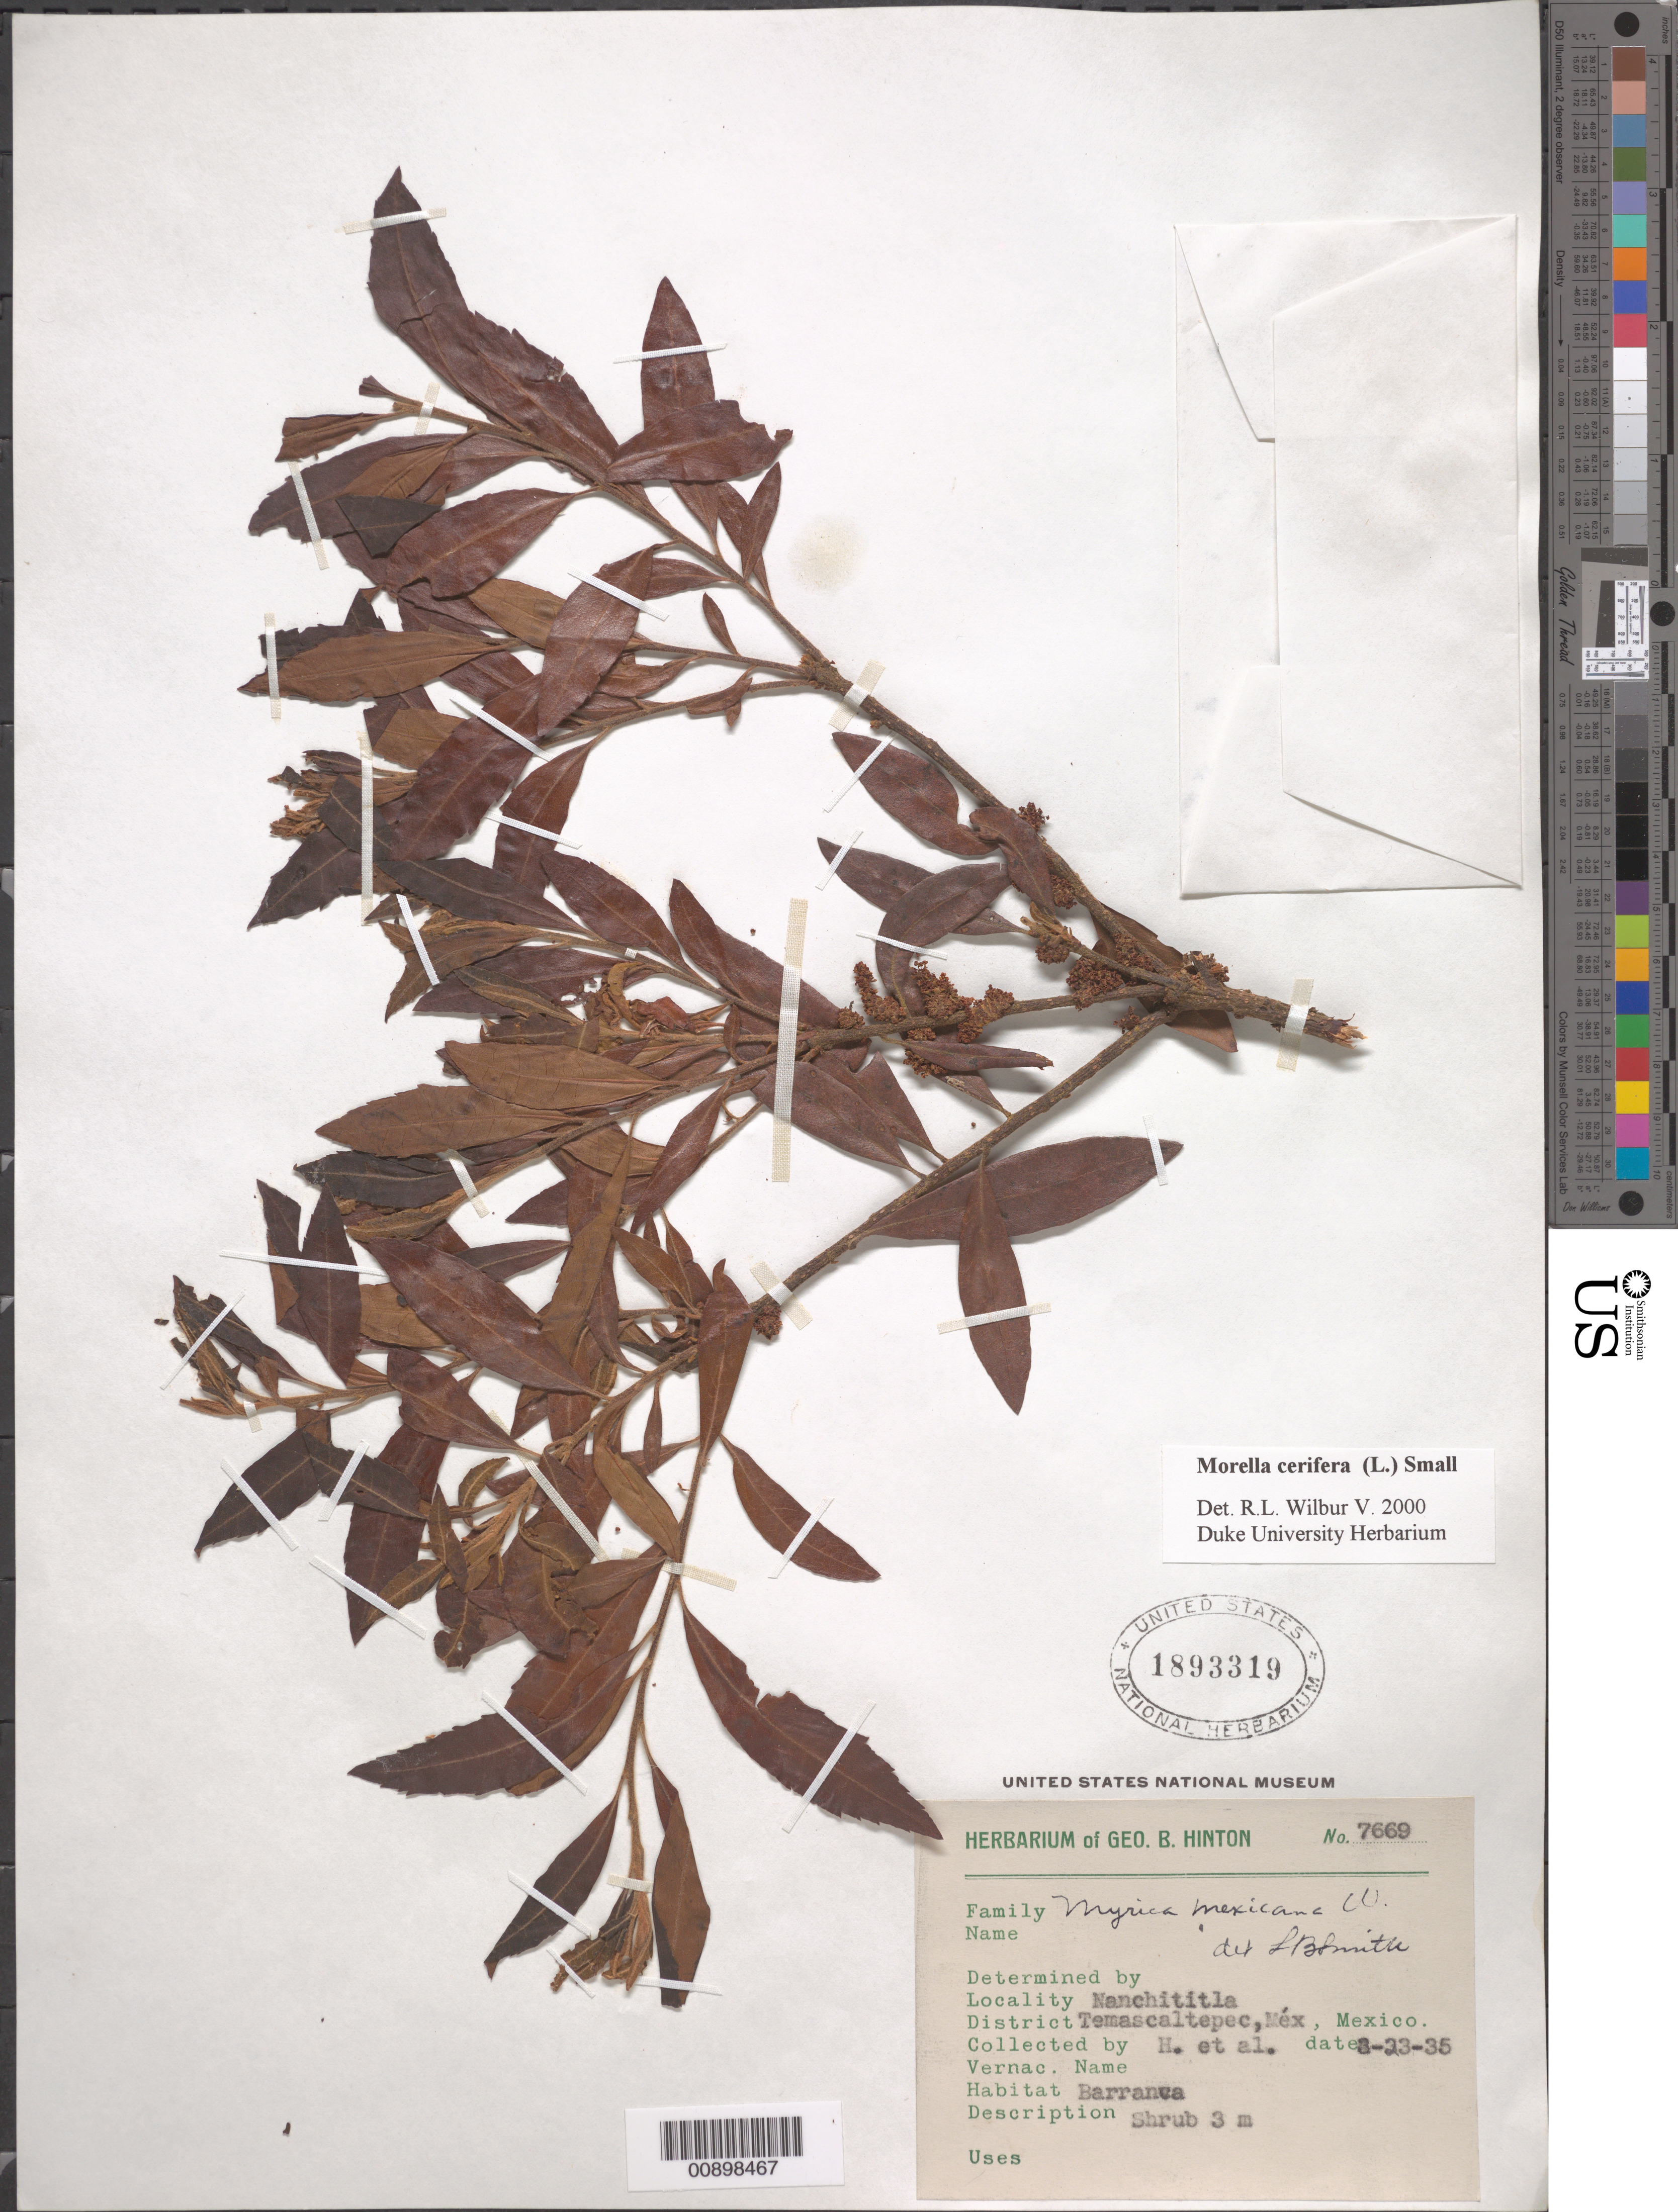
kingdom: Plantae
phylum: Tracheophyta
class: Magnoliopsida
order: Fagales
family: Myricaceae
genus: Morella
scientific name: Morella cerifera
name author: (L.) Small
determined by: Wilbur, R. L.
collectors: G. B. Hinton & et al.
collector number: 7669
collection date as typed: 23 Mar 1935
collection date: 1935-03-23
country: Mexico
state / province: México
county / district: Temascaltepec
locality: Nanchititla, District of Temascaltepec, State of Mexico.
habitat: Barranca.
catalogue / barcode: US 1893319